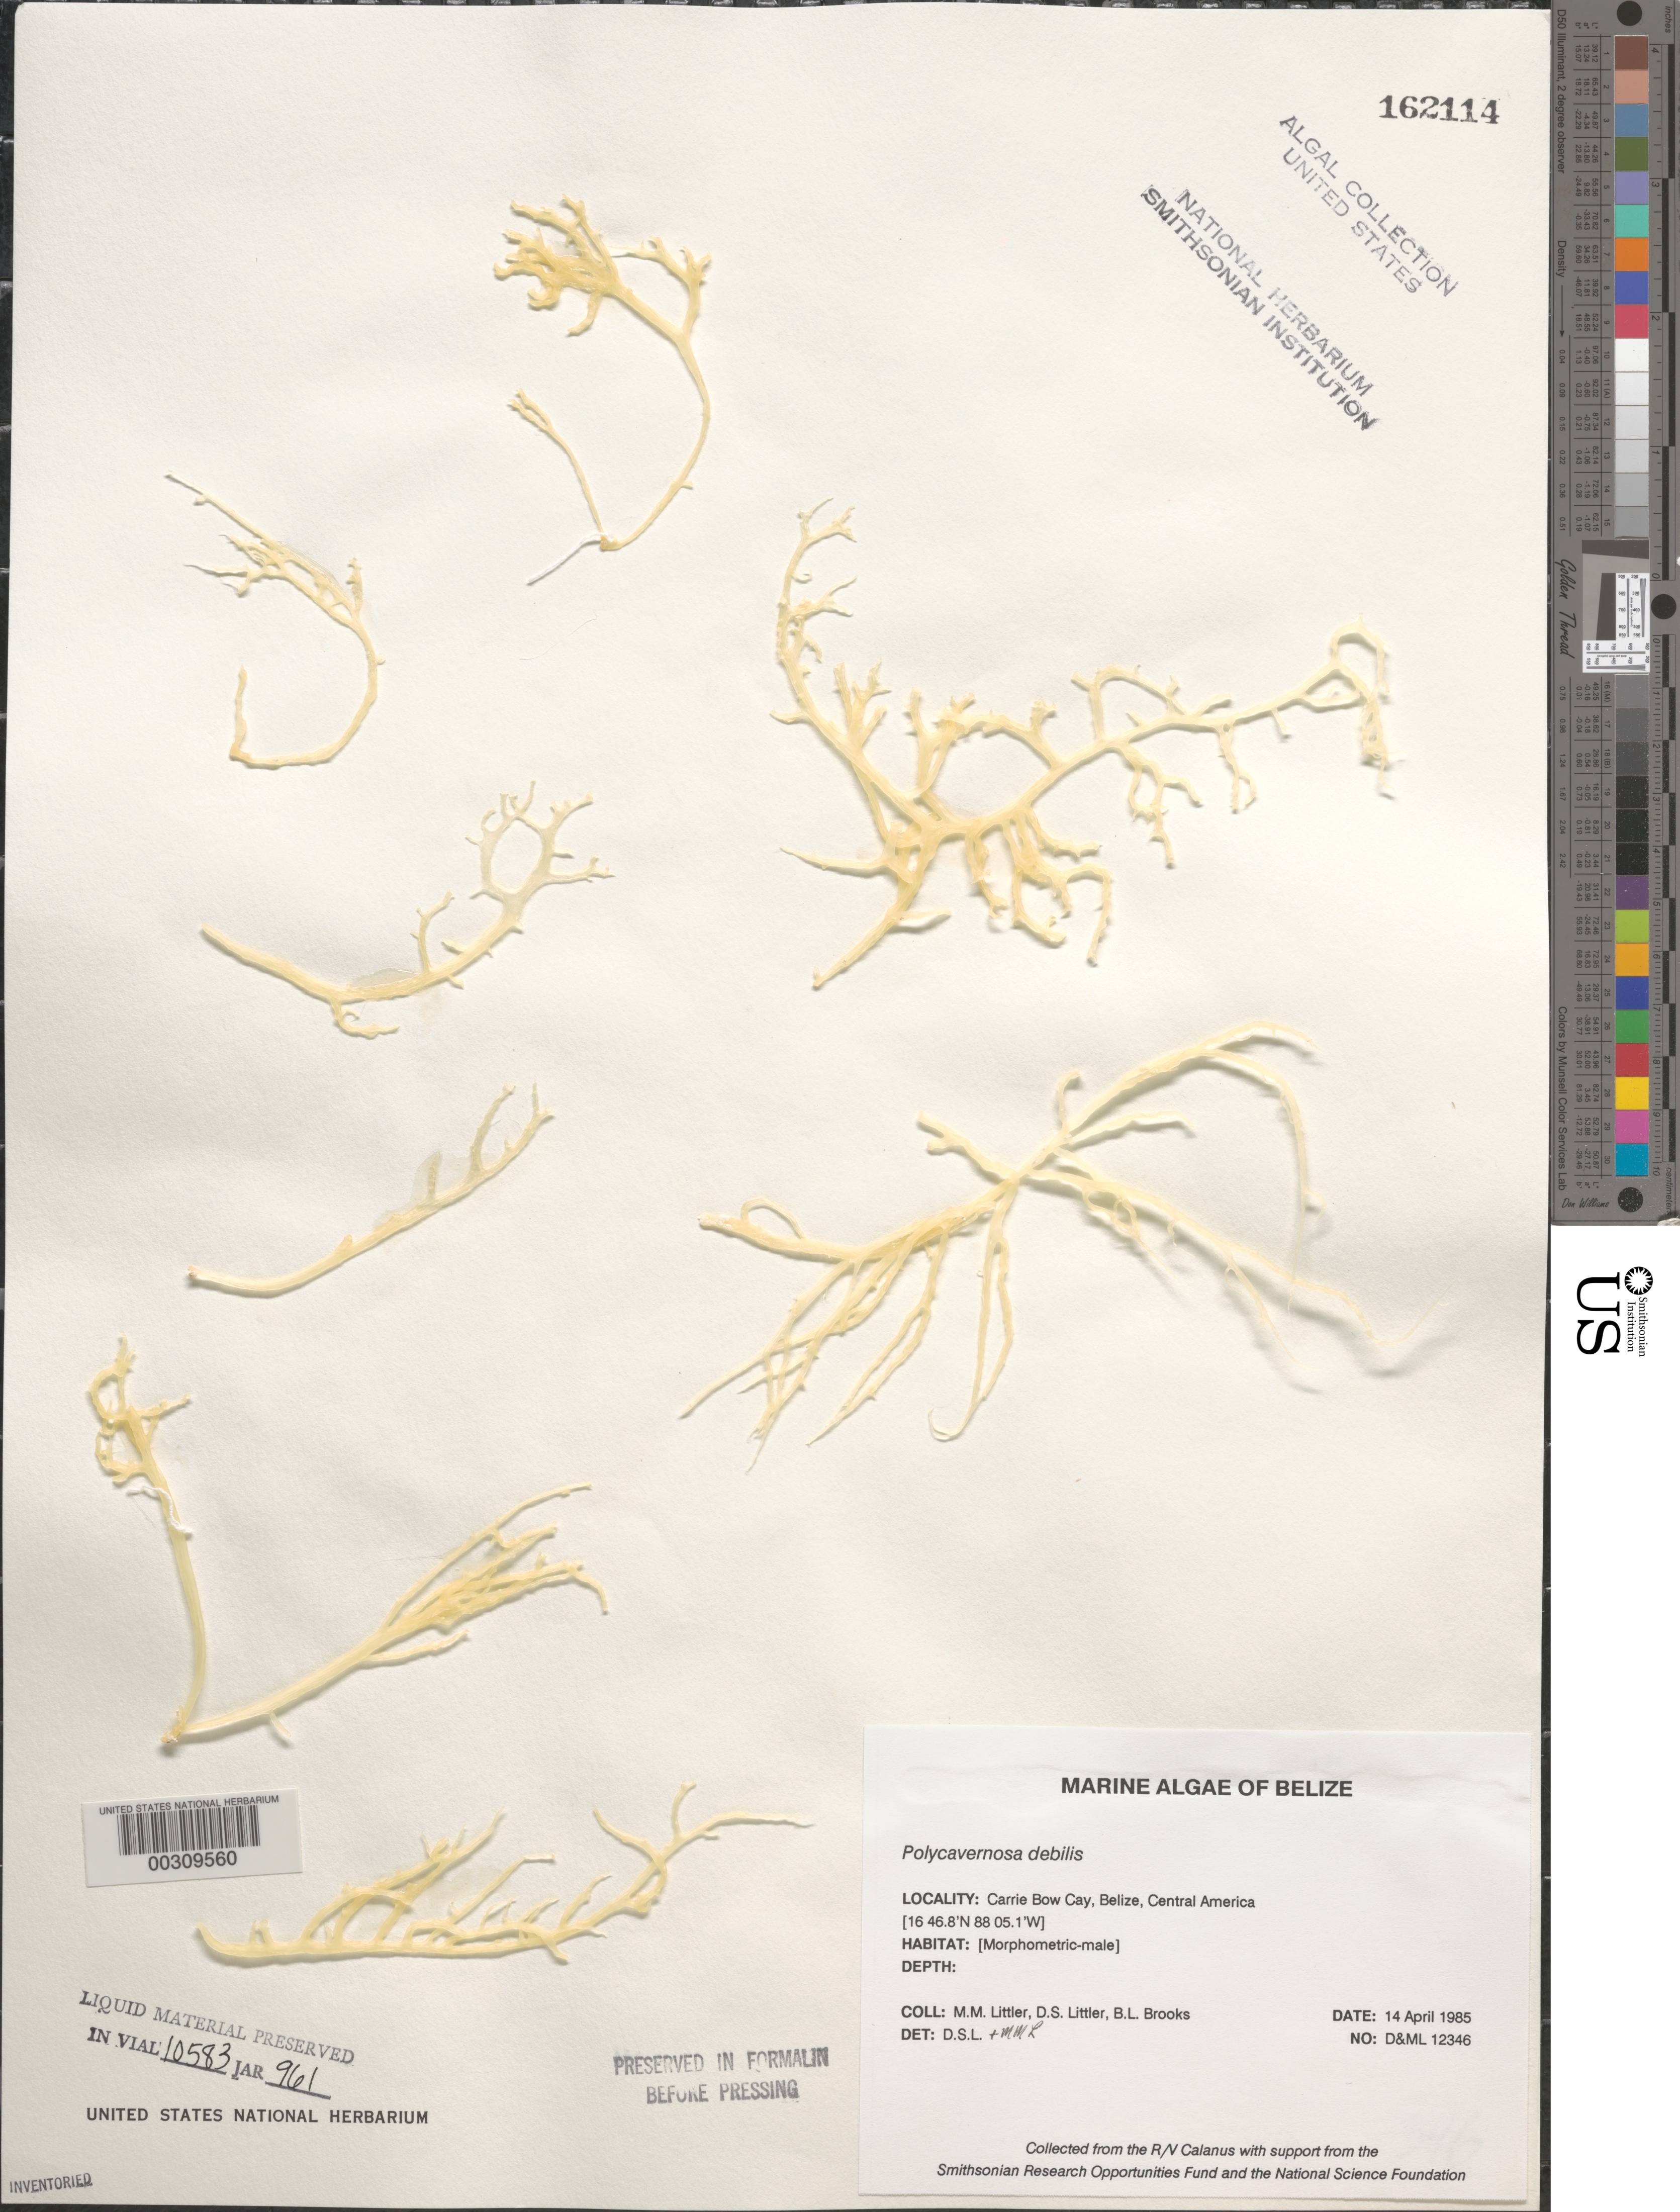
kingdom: Plantae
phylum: Rhodophyta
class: Florideophyceae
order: Gracilariales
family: Gracilariaceae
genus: Gracilaria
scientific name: Gracilaria debilis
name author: (Forssk.) Børgesen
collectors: M. M. Littler, D. S. Littler & B. Brooks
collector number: D&ML 12346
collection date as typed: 14 Apr 1985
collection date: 1985-04-14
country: Belize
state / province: Stann Creek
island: Carrie Bow Cay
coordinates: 16 46.8' N, 88 05.1' W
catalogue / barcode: US 162114